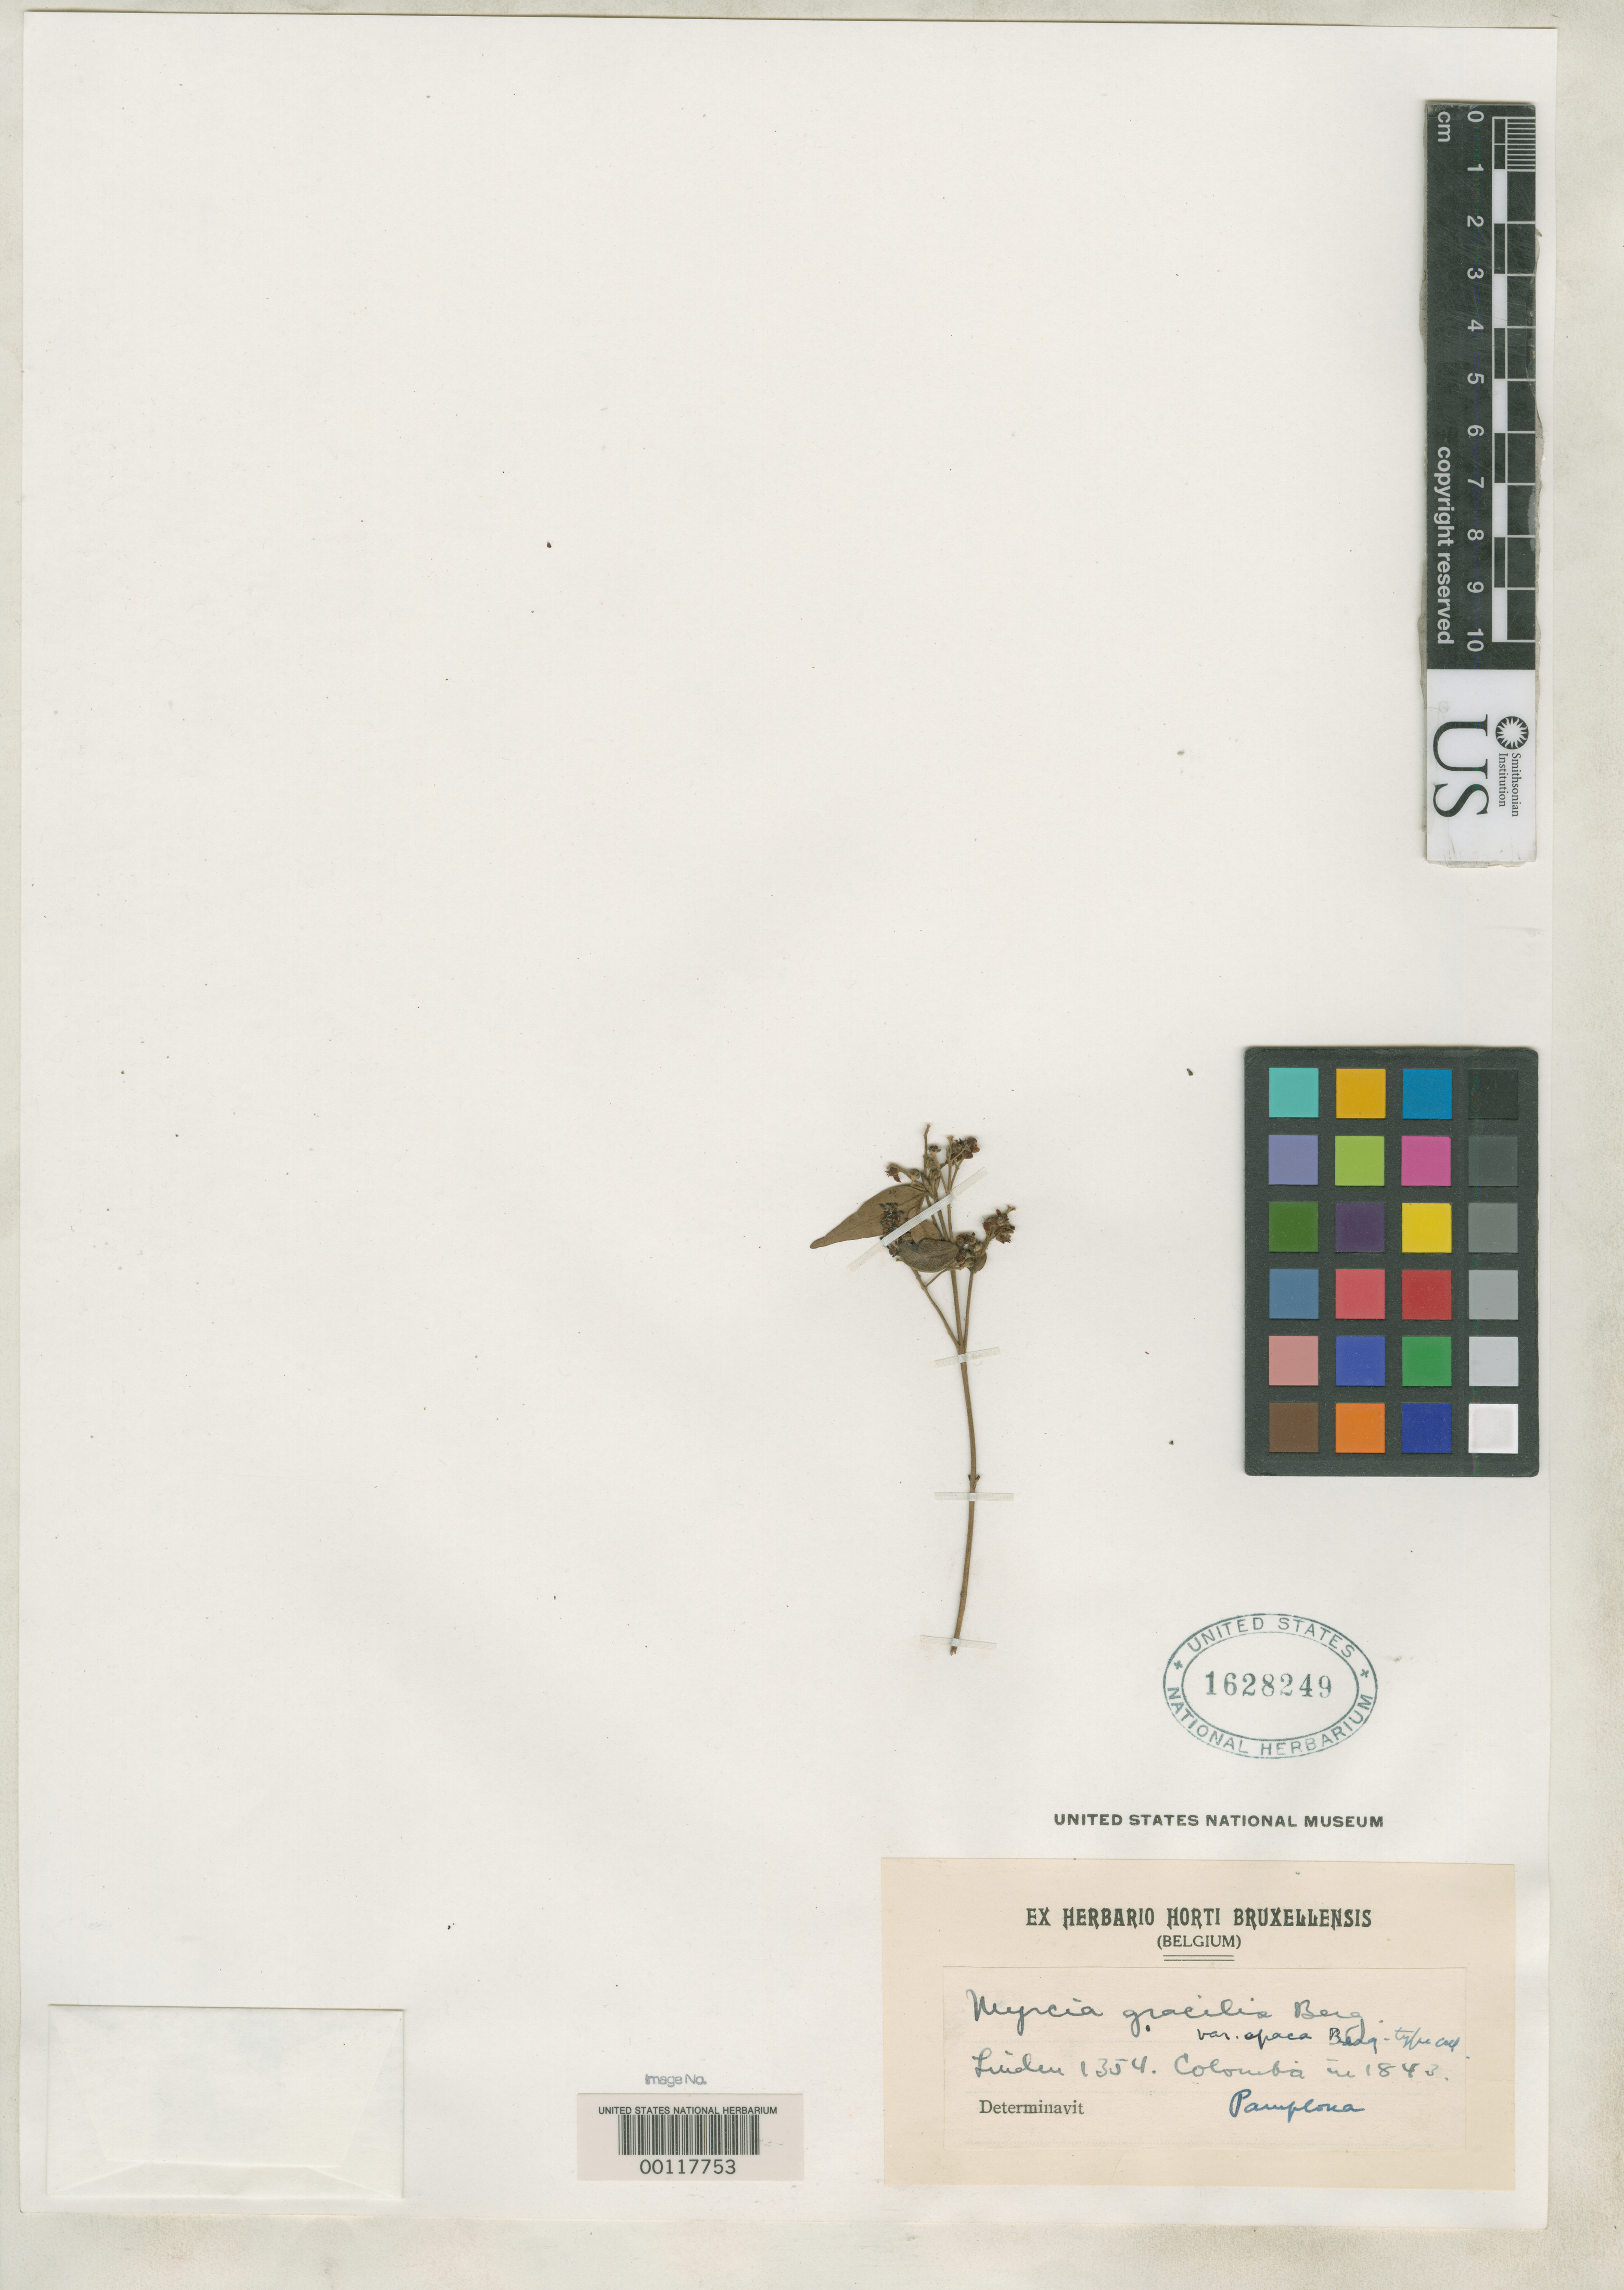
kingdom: Plantae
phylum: Tracheophyta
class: Magnoliopsida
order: Myrtales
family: Myrtaceae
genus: Myrcia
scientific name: Myrcia gracilis var. opaca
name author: O. Berg in Mart.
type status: Isotype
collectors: J. Linden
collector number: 1354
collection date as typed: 1843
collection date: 1843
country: Colombia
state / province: Norte de Santander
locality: Pamplona.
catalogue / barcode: US 1628249